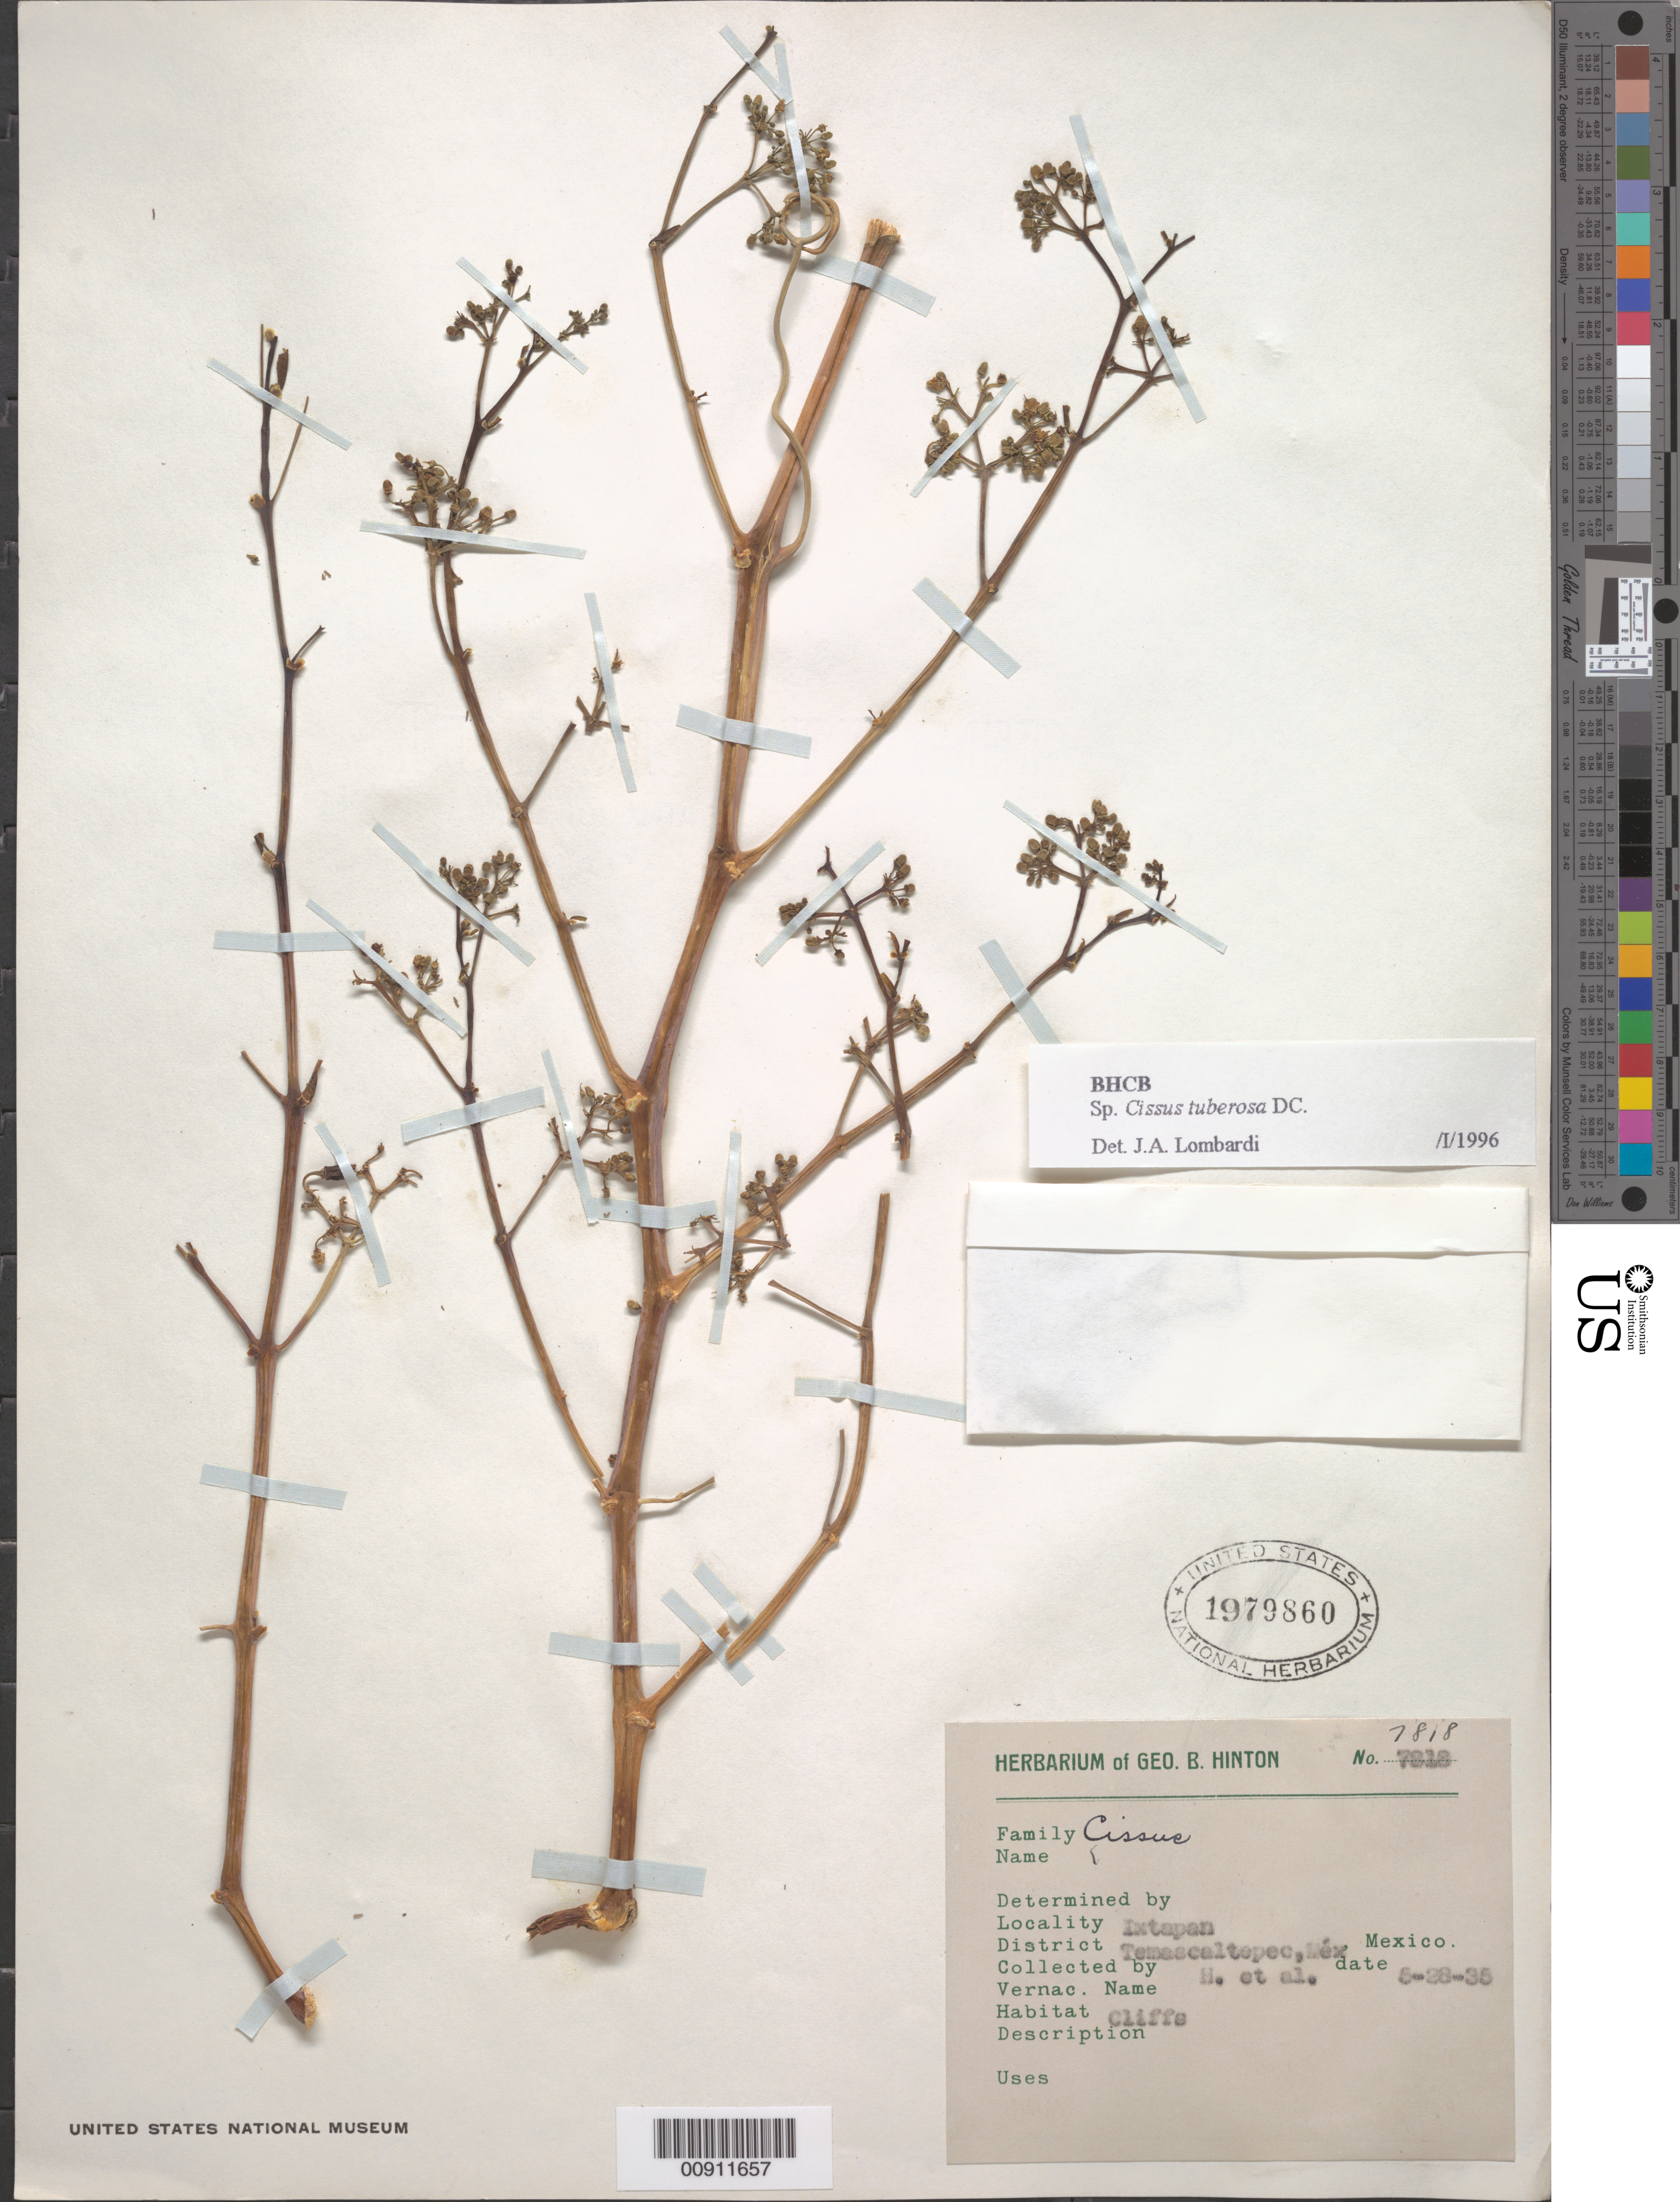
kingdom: Plantae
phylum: Tracheophyta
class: Magnoliopsida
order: Vitales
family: Vitaceae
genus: Cissus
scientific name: Cissus tuberosa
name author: Moc. & Sessé ex DC.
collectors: G. B. Hinton & et al.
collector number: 7818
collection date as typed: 28 May 1935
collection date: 1935-05-28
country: Mexico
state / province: México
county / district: Temascaltepec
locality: Ixtapan, District Temascaltepec, State of Mexico.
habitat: Cliffs.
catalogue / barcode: US 1979860